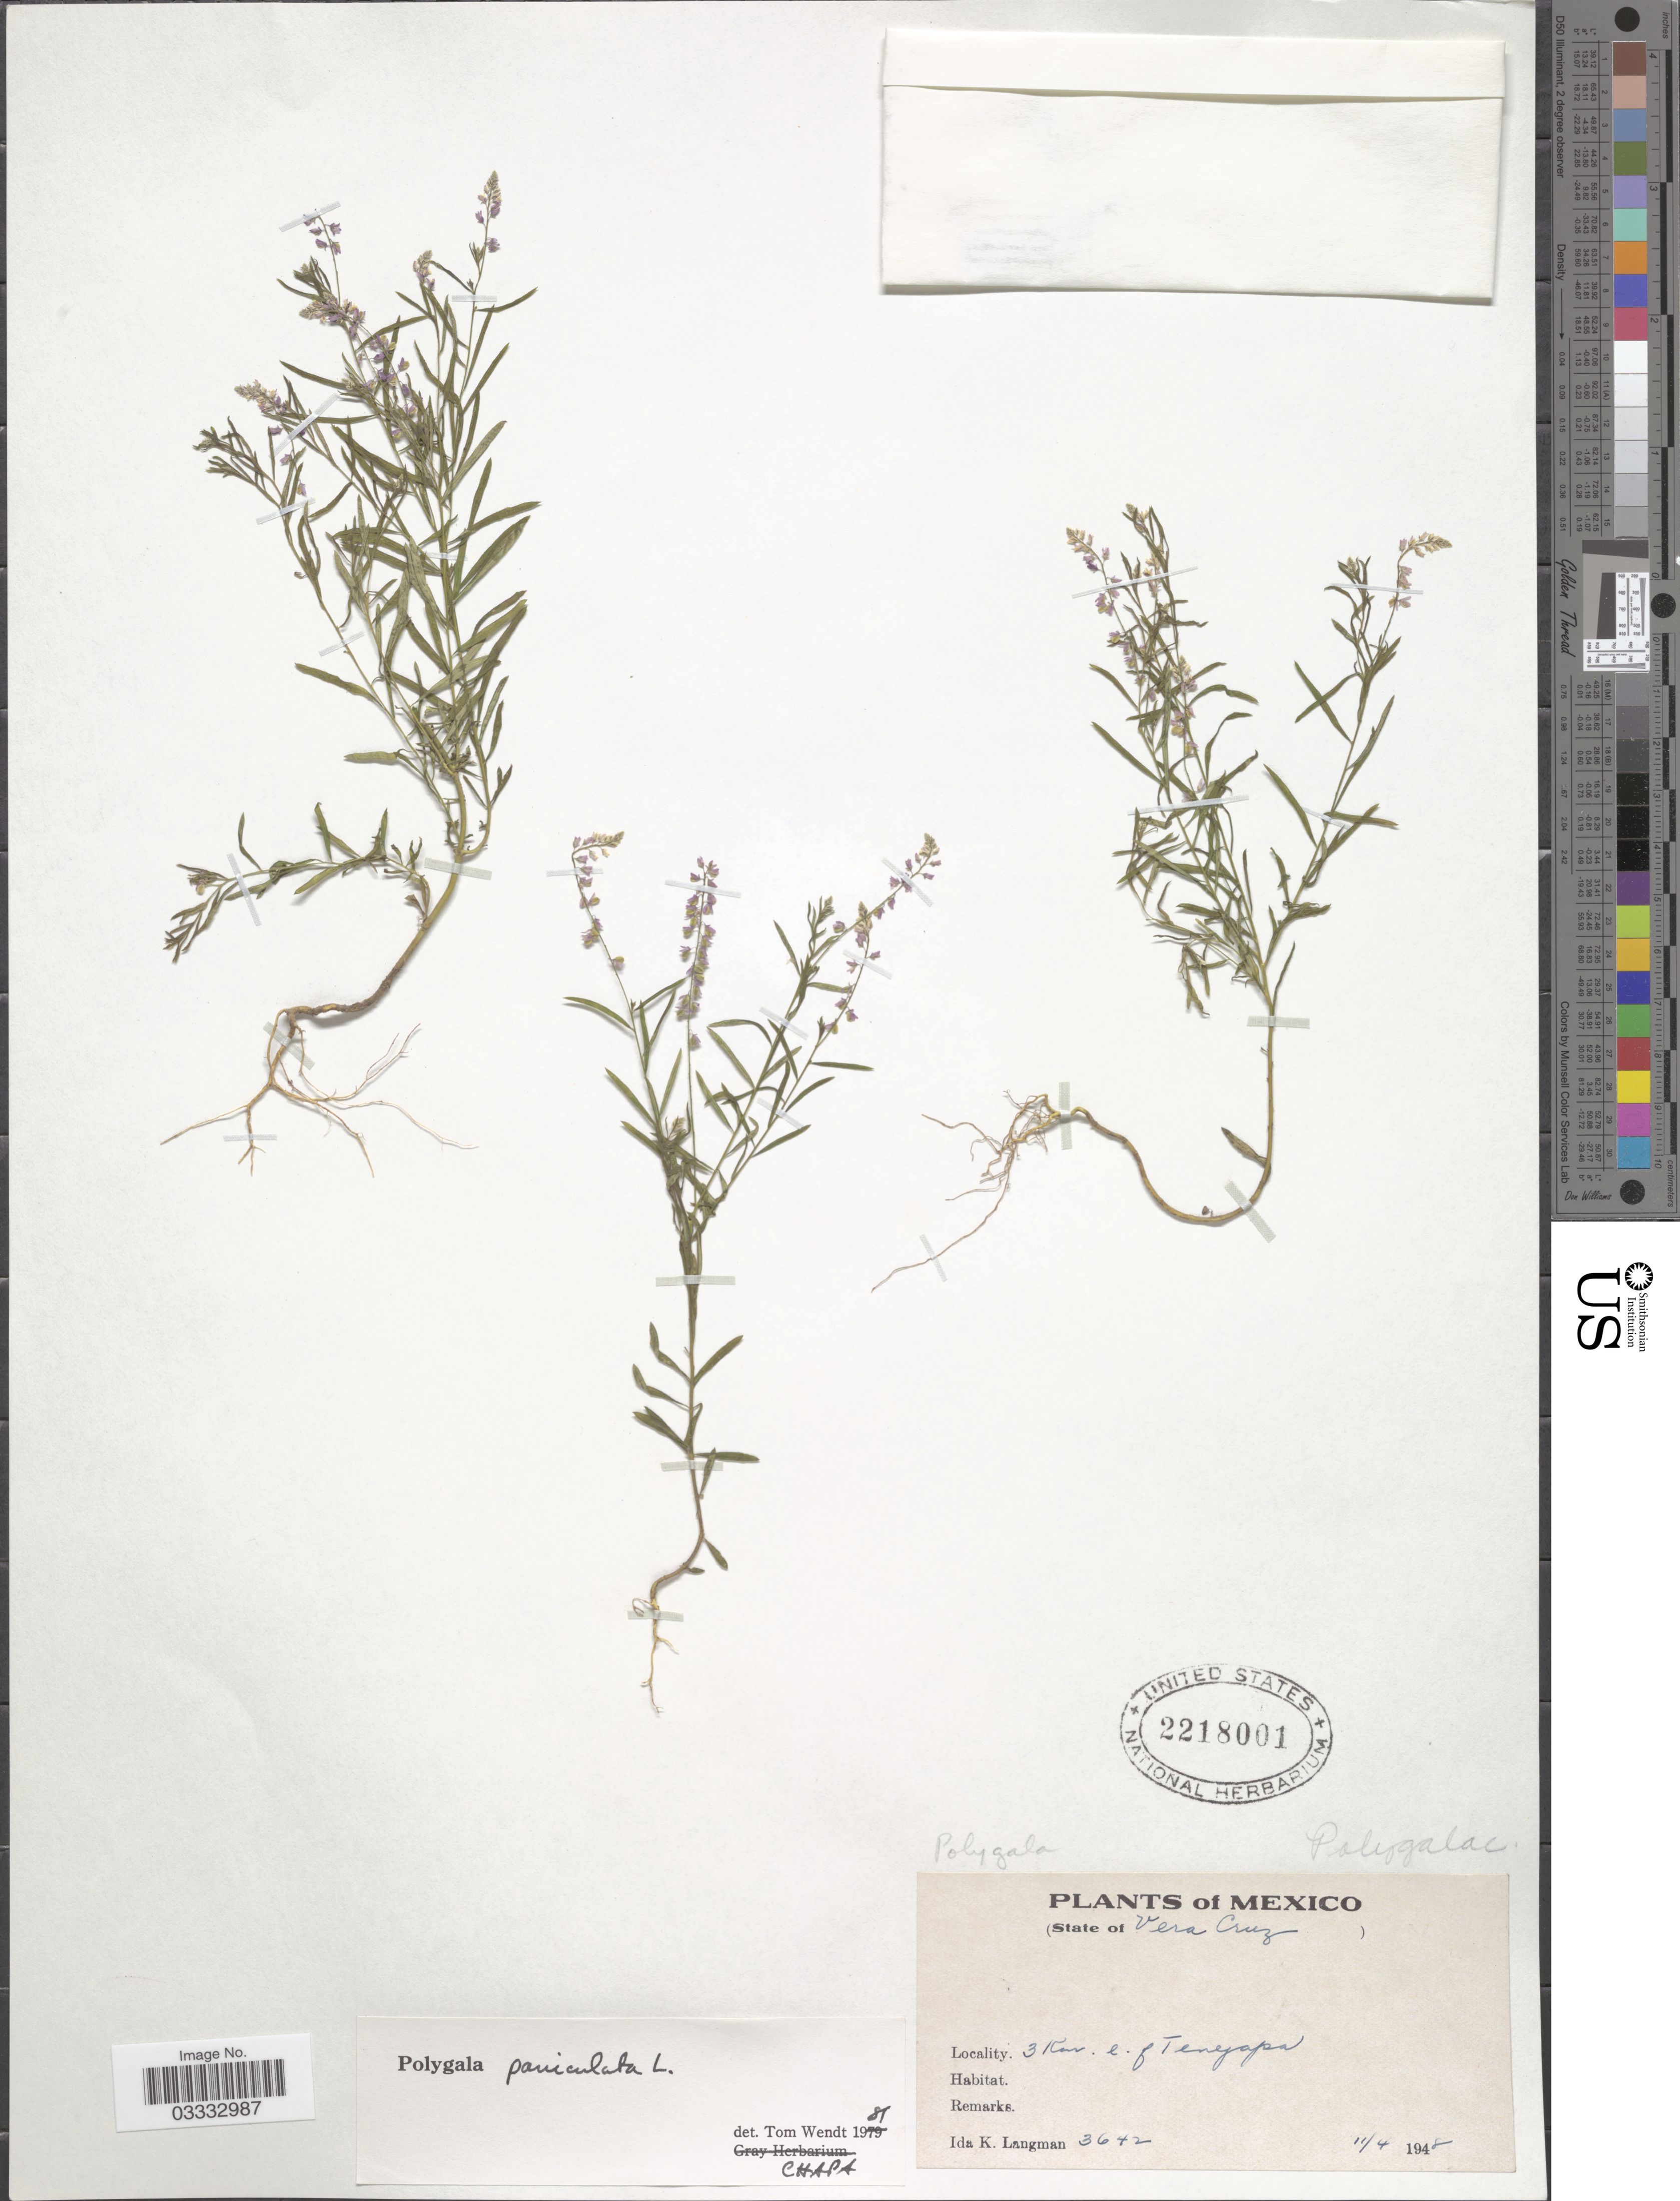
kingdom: Plantae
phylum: Tracheophyta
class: Magnoliopsida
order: Fabales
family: Polygalaceae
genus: Polygala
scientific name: Polygala paniculata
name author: L.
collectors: I. K. Langman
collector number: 3642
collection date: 1948-04-11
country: Mexico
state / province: Veracruz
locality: (State of Vera Cruz). 3 Km. e. of Tenejapa.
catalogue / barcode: US 2218001